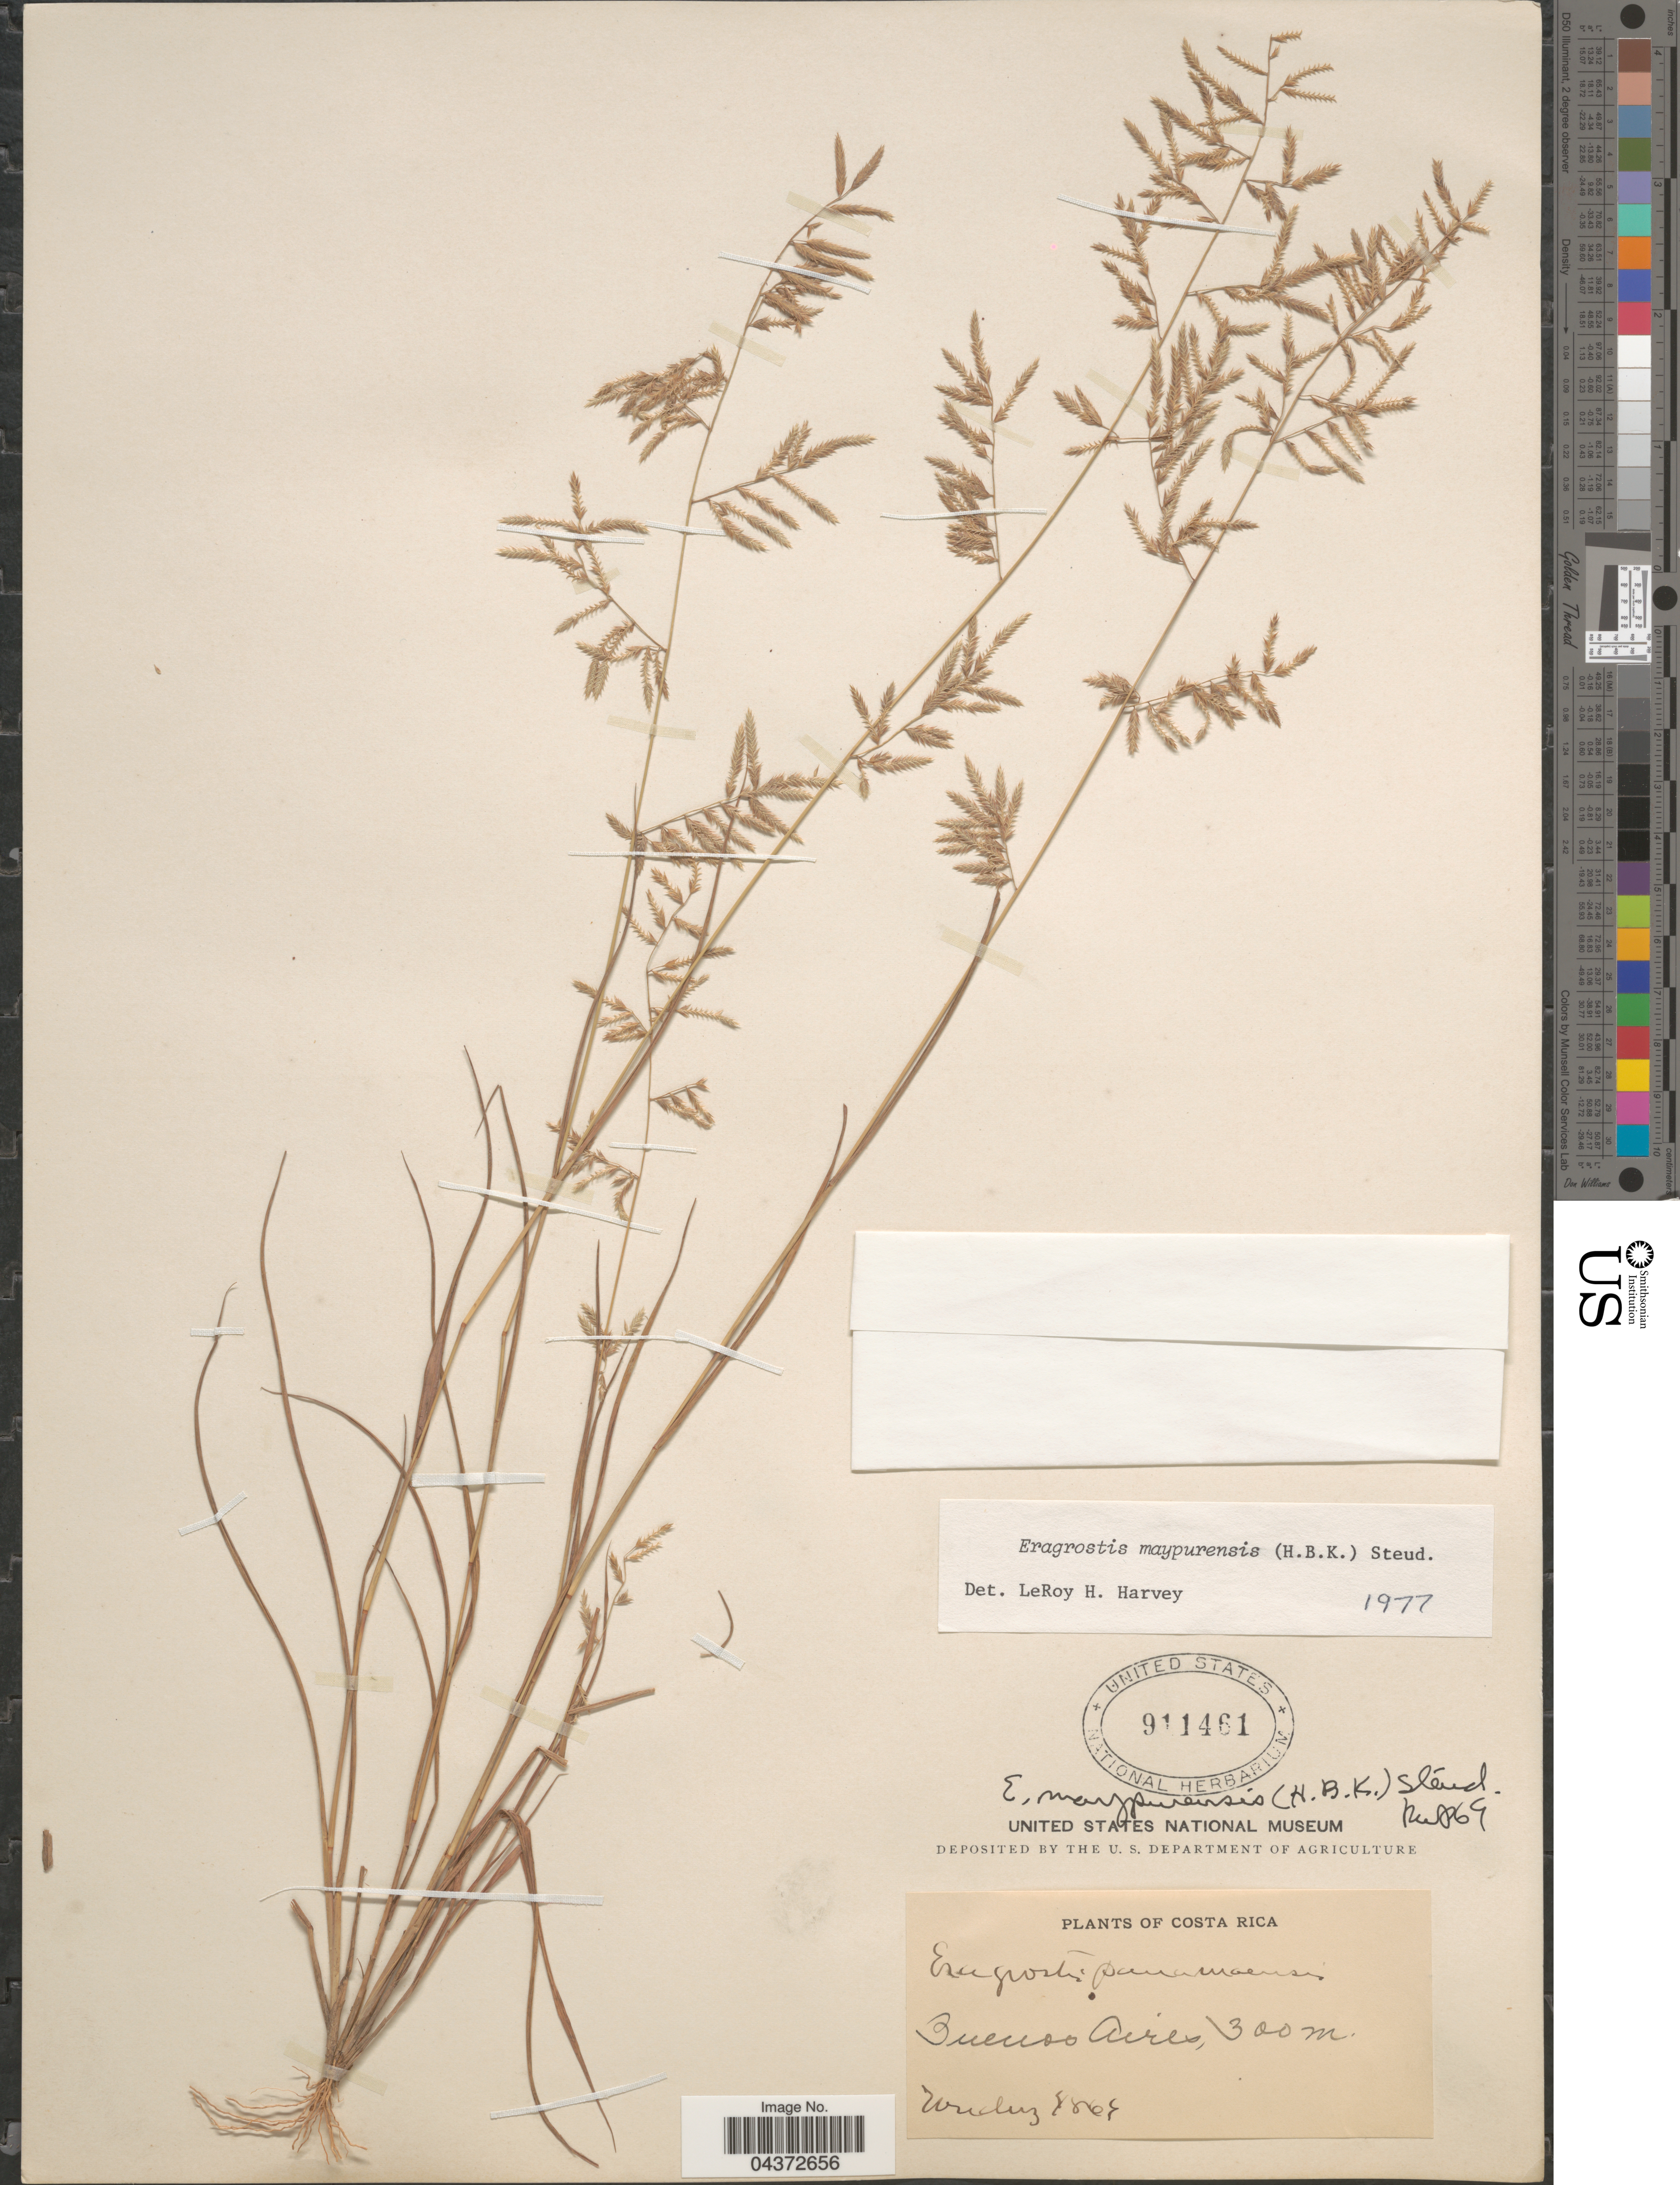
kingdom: Plantae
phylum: Tracheophyta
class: Liliopsida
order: Poales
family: Poaceae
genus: Eragrostis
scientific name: Eragrostis maypurensis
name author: (Kunth) Steud.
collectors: Tonduz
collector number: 4867*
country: Costa Rica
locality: Buenos Aires.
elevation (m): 300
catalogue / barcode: US 911461